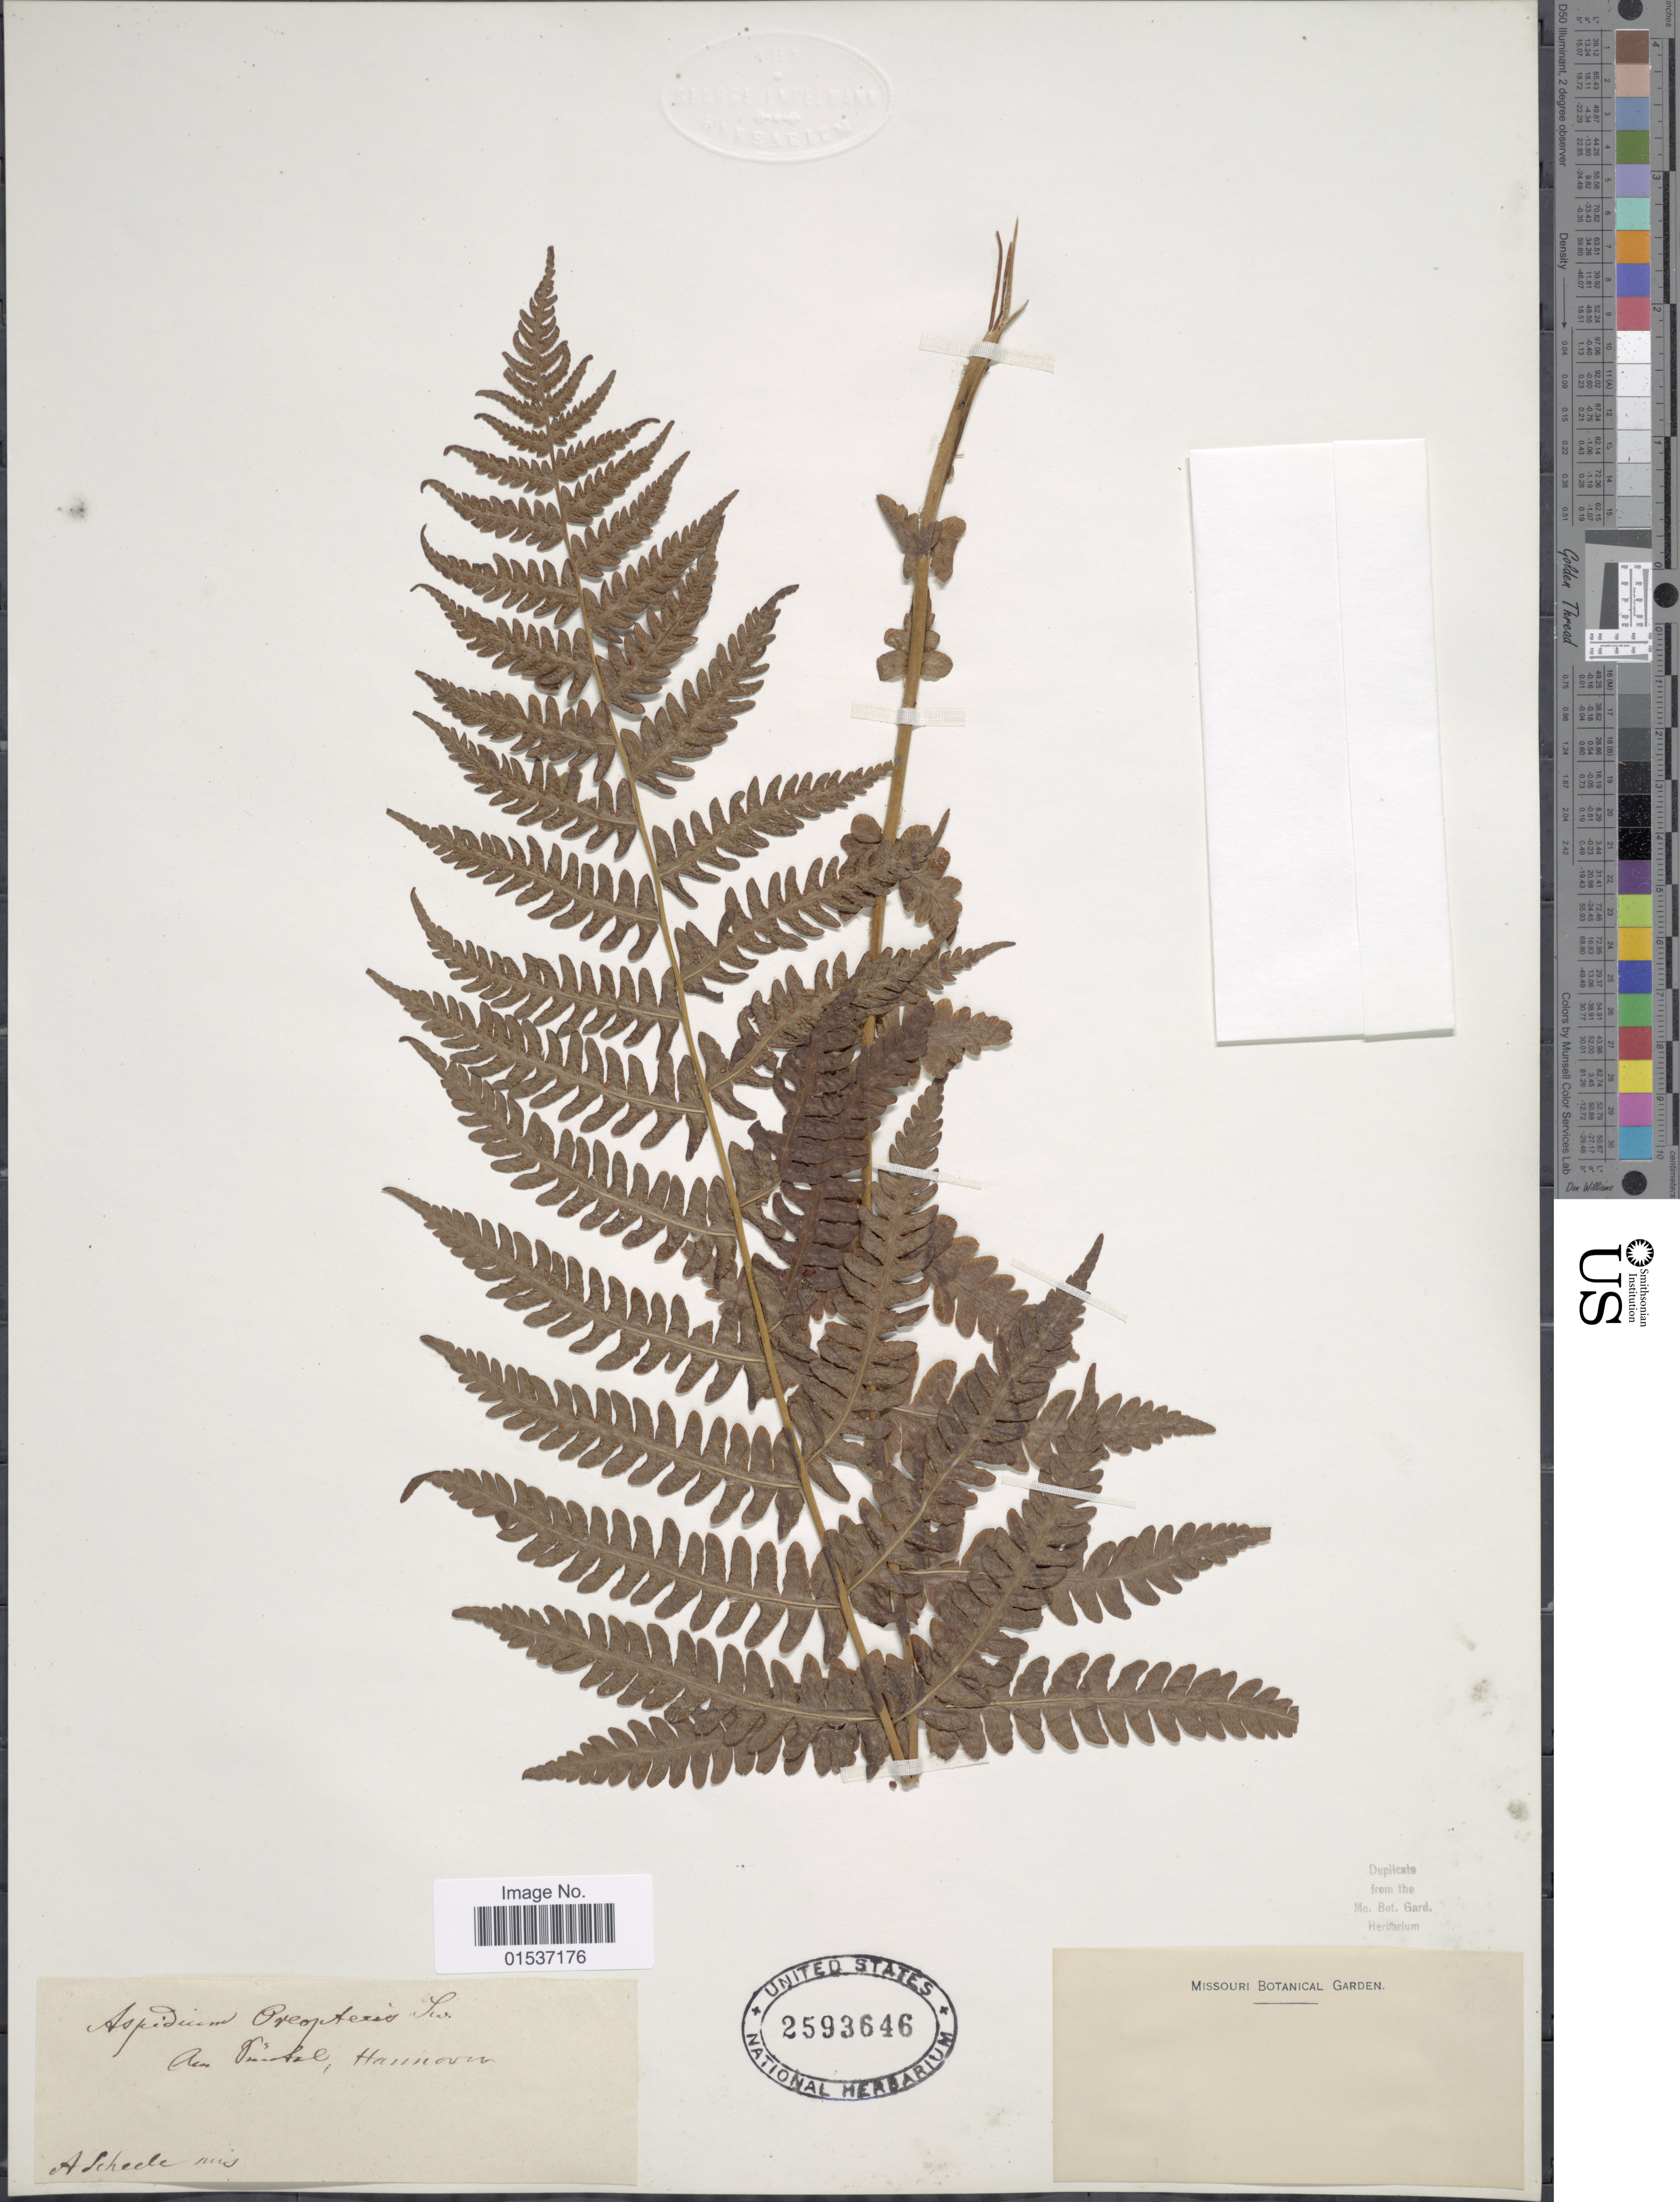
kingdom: Plantae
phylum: Tracheophyta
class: Polypodiopsida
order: Polypodiales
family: Thelypteridaceae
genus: Oreopteris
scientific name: Oreopteris limbosperma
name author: (All.) K. Iwats.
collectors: A. Scheele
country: Germany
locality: Am V [illegible text]tal, Hannover. [interpreted]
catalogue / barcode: US 2593646